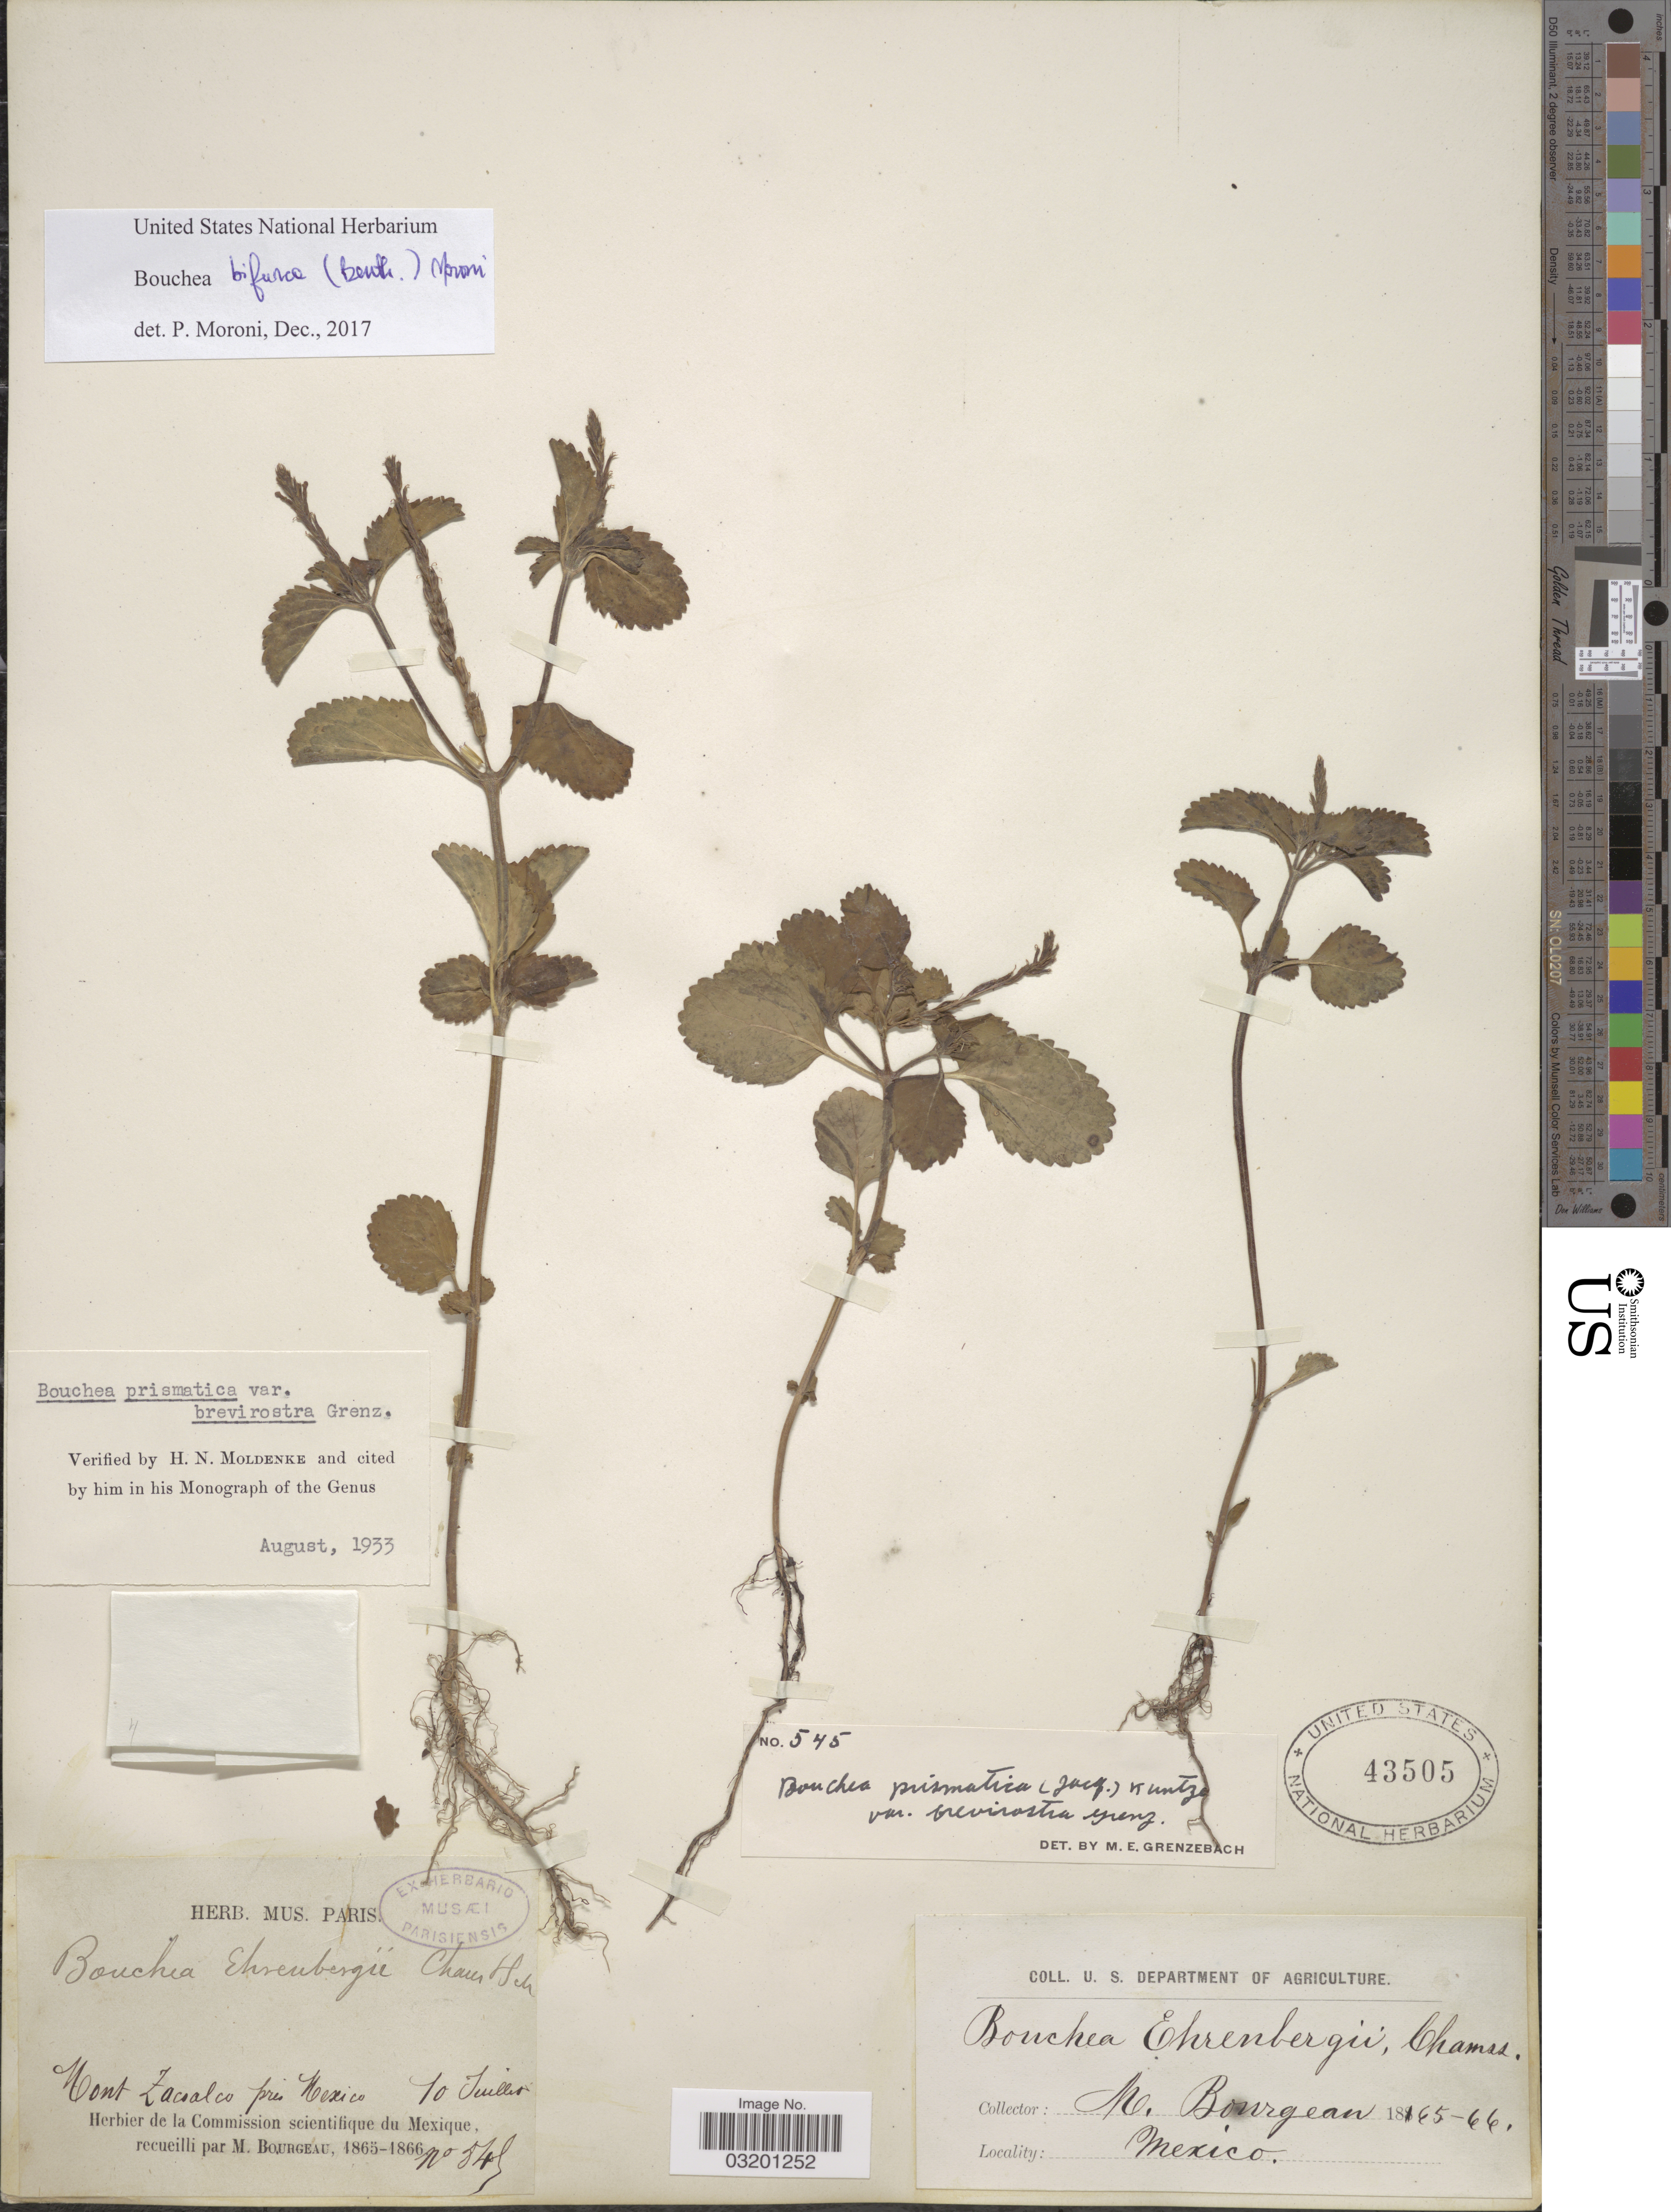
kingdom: Plantae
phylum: Tracheophyta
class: Magnoliopsida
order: Lamiales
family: Verbenaceae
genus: Bouchea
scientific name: Bouchea bifurca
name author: (Benth.) P. Moroni & N. O'Leary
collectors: M. Bourgeau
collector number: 549*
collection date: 1865-07-10/1866-07-10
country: Mexico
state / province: México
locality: Mont Zacoalco prés Mexico.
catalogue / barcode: US 43505